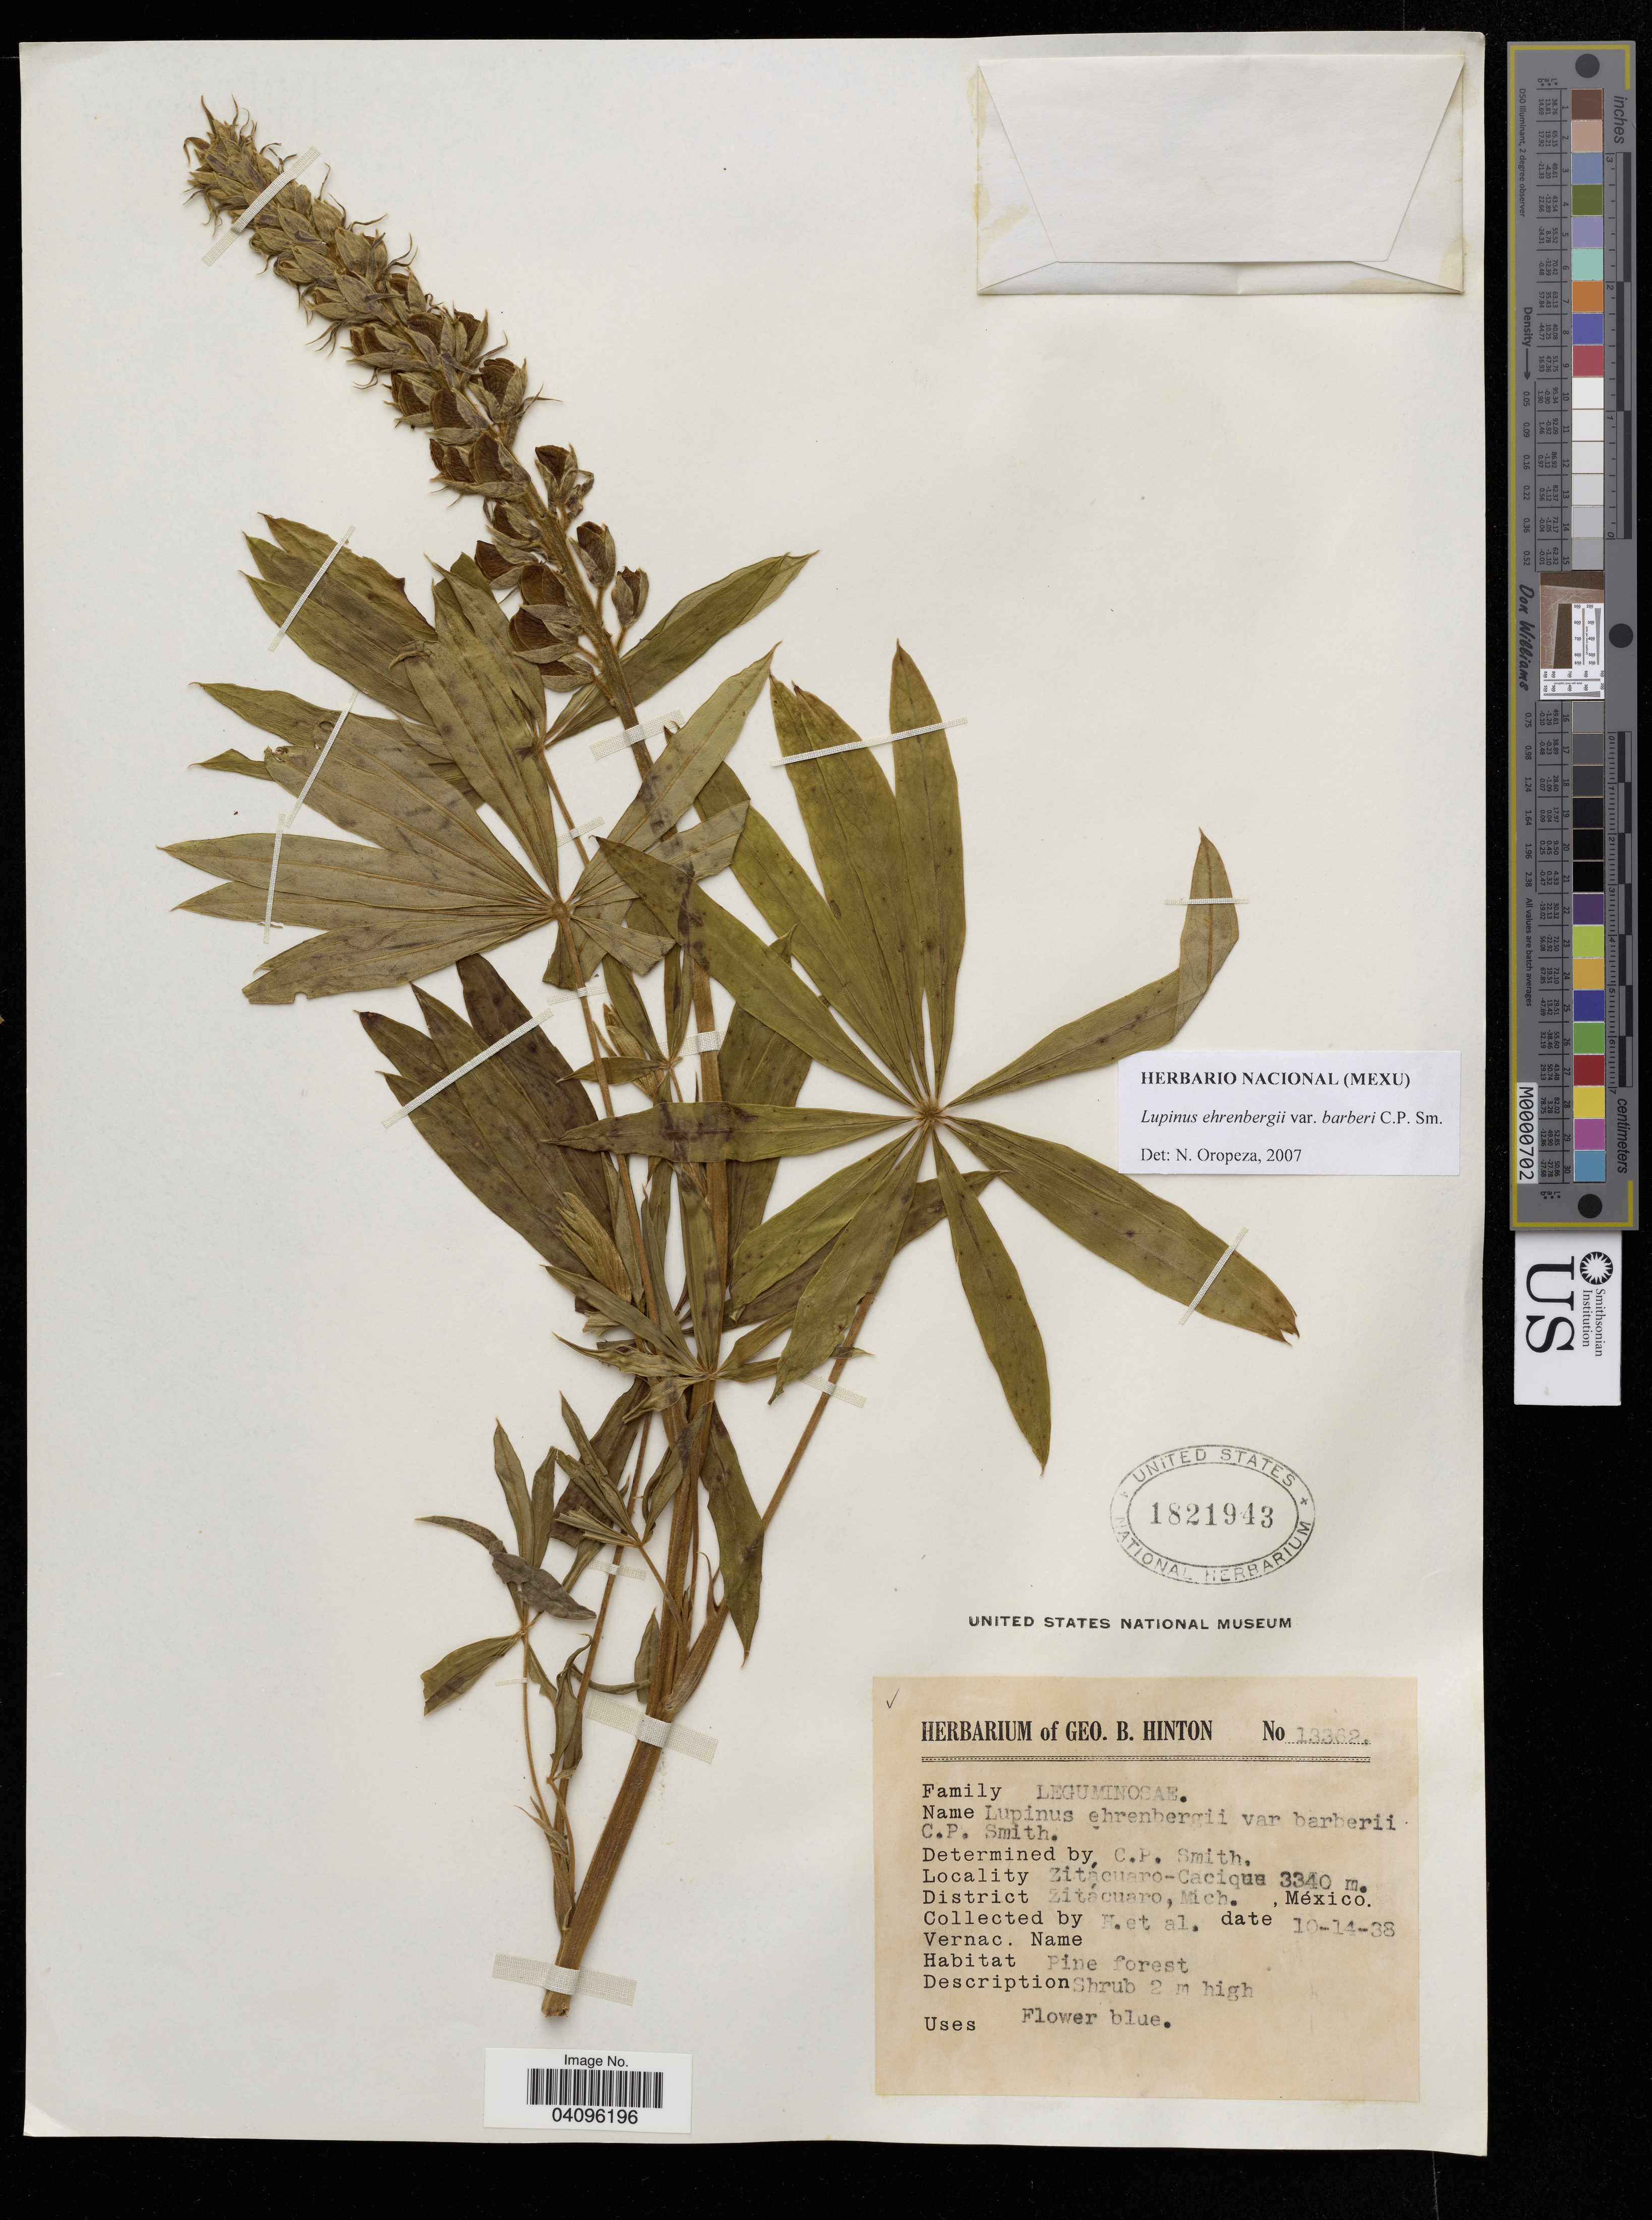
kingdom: Plantae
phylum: Tracheophyta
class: Magnoliopsida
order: Fabales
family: Fabaceae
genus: Lupinus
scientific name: Lupinus ehrenbergii var. barberi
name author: C.P. Sm.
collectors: G. B. Hinton & et al.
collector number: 13362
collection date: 1938-10-14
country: Mexico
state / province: Michoacán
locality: Zitácuaro-Cacique. Zitácuaro.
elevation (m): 3340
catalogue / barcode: US 1821943